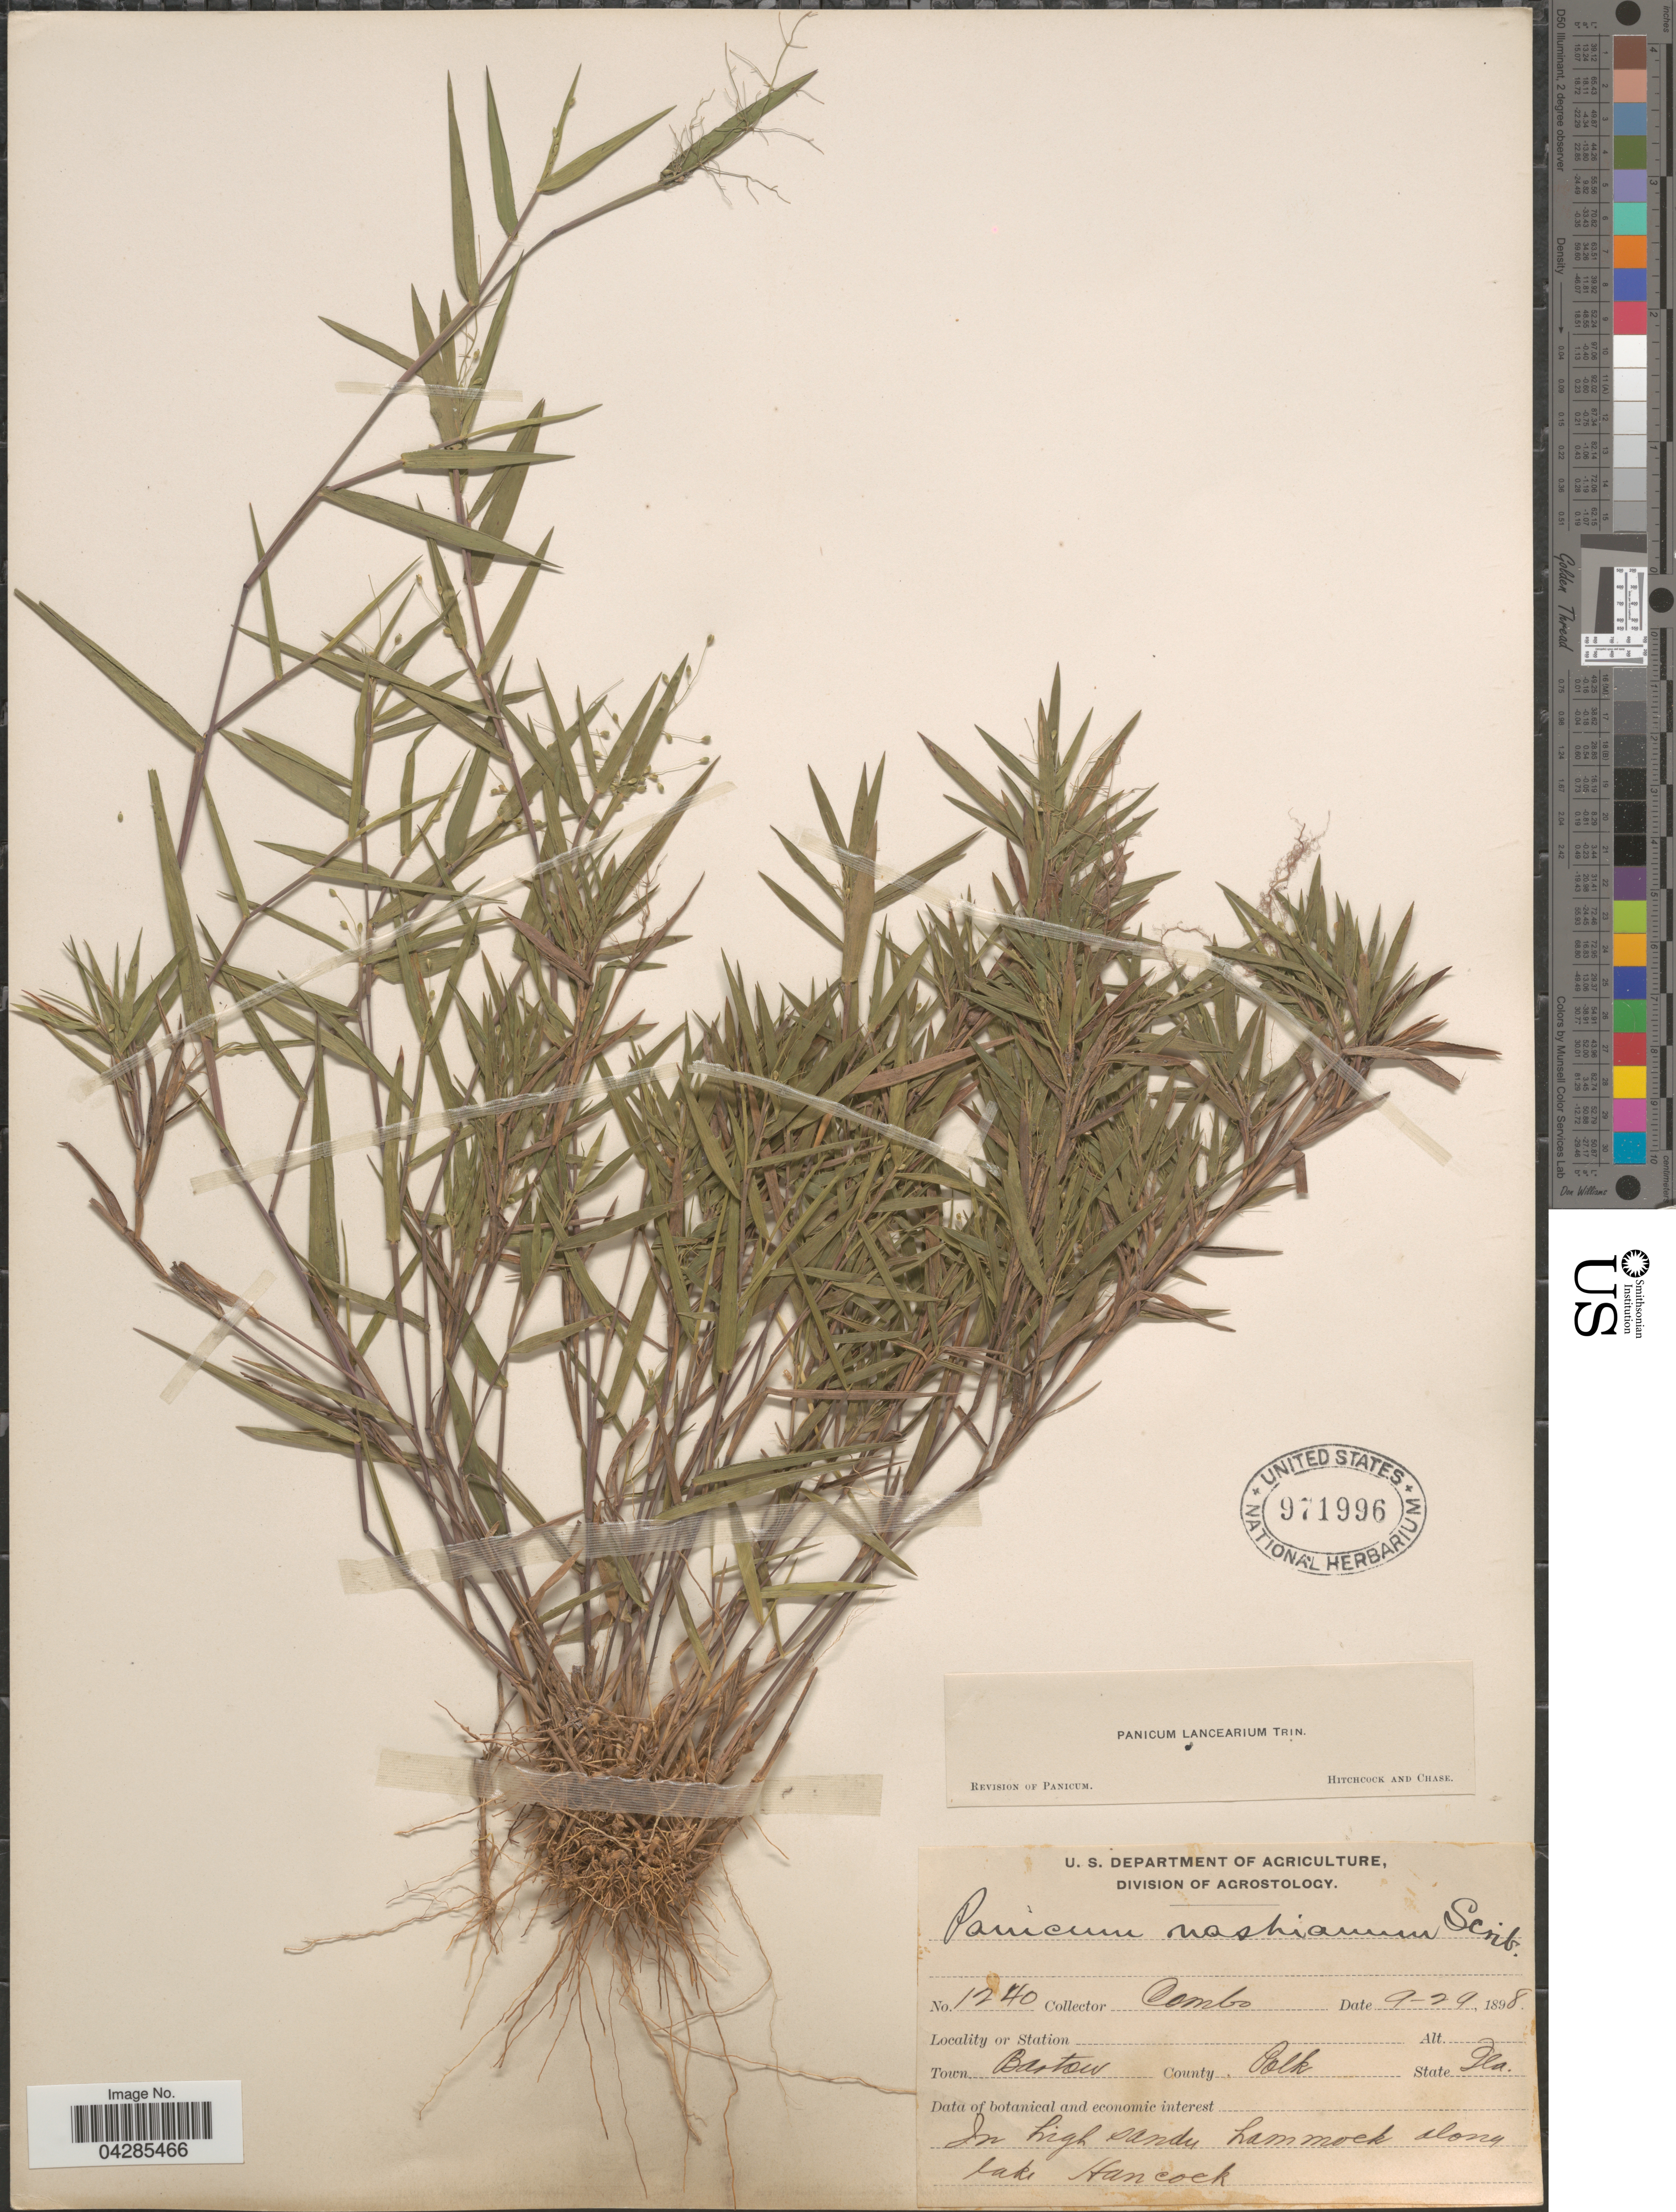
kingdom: Plantae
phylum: Tracheophyta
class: Liliopsida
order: Poales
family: Poaceae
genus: Dichanthelium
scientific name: Dichanthelium portoricense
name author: (Desv. ex Ham.) B.F. Hansen & Wunderlin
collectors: -. Combs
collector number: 1240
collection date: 1898-09-29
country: United States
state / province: Florida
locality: Town Bartow. County Polk. In high sandy hammock along lake Hancock.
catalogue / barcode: US 971996